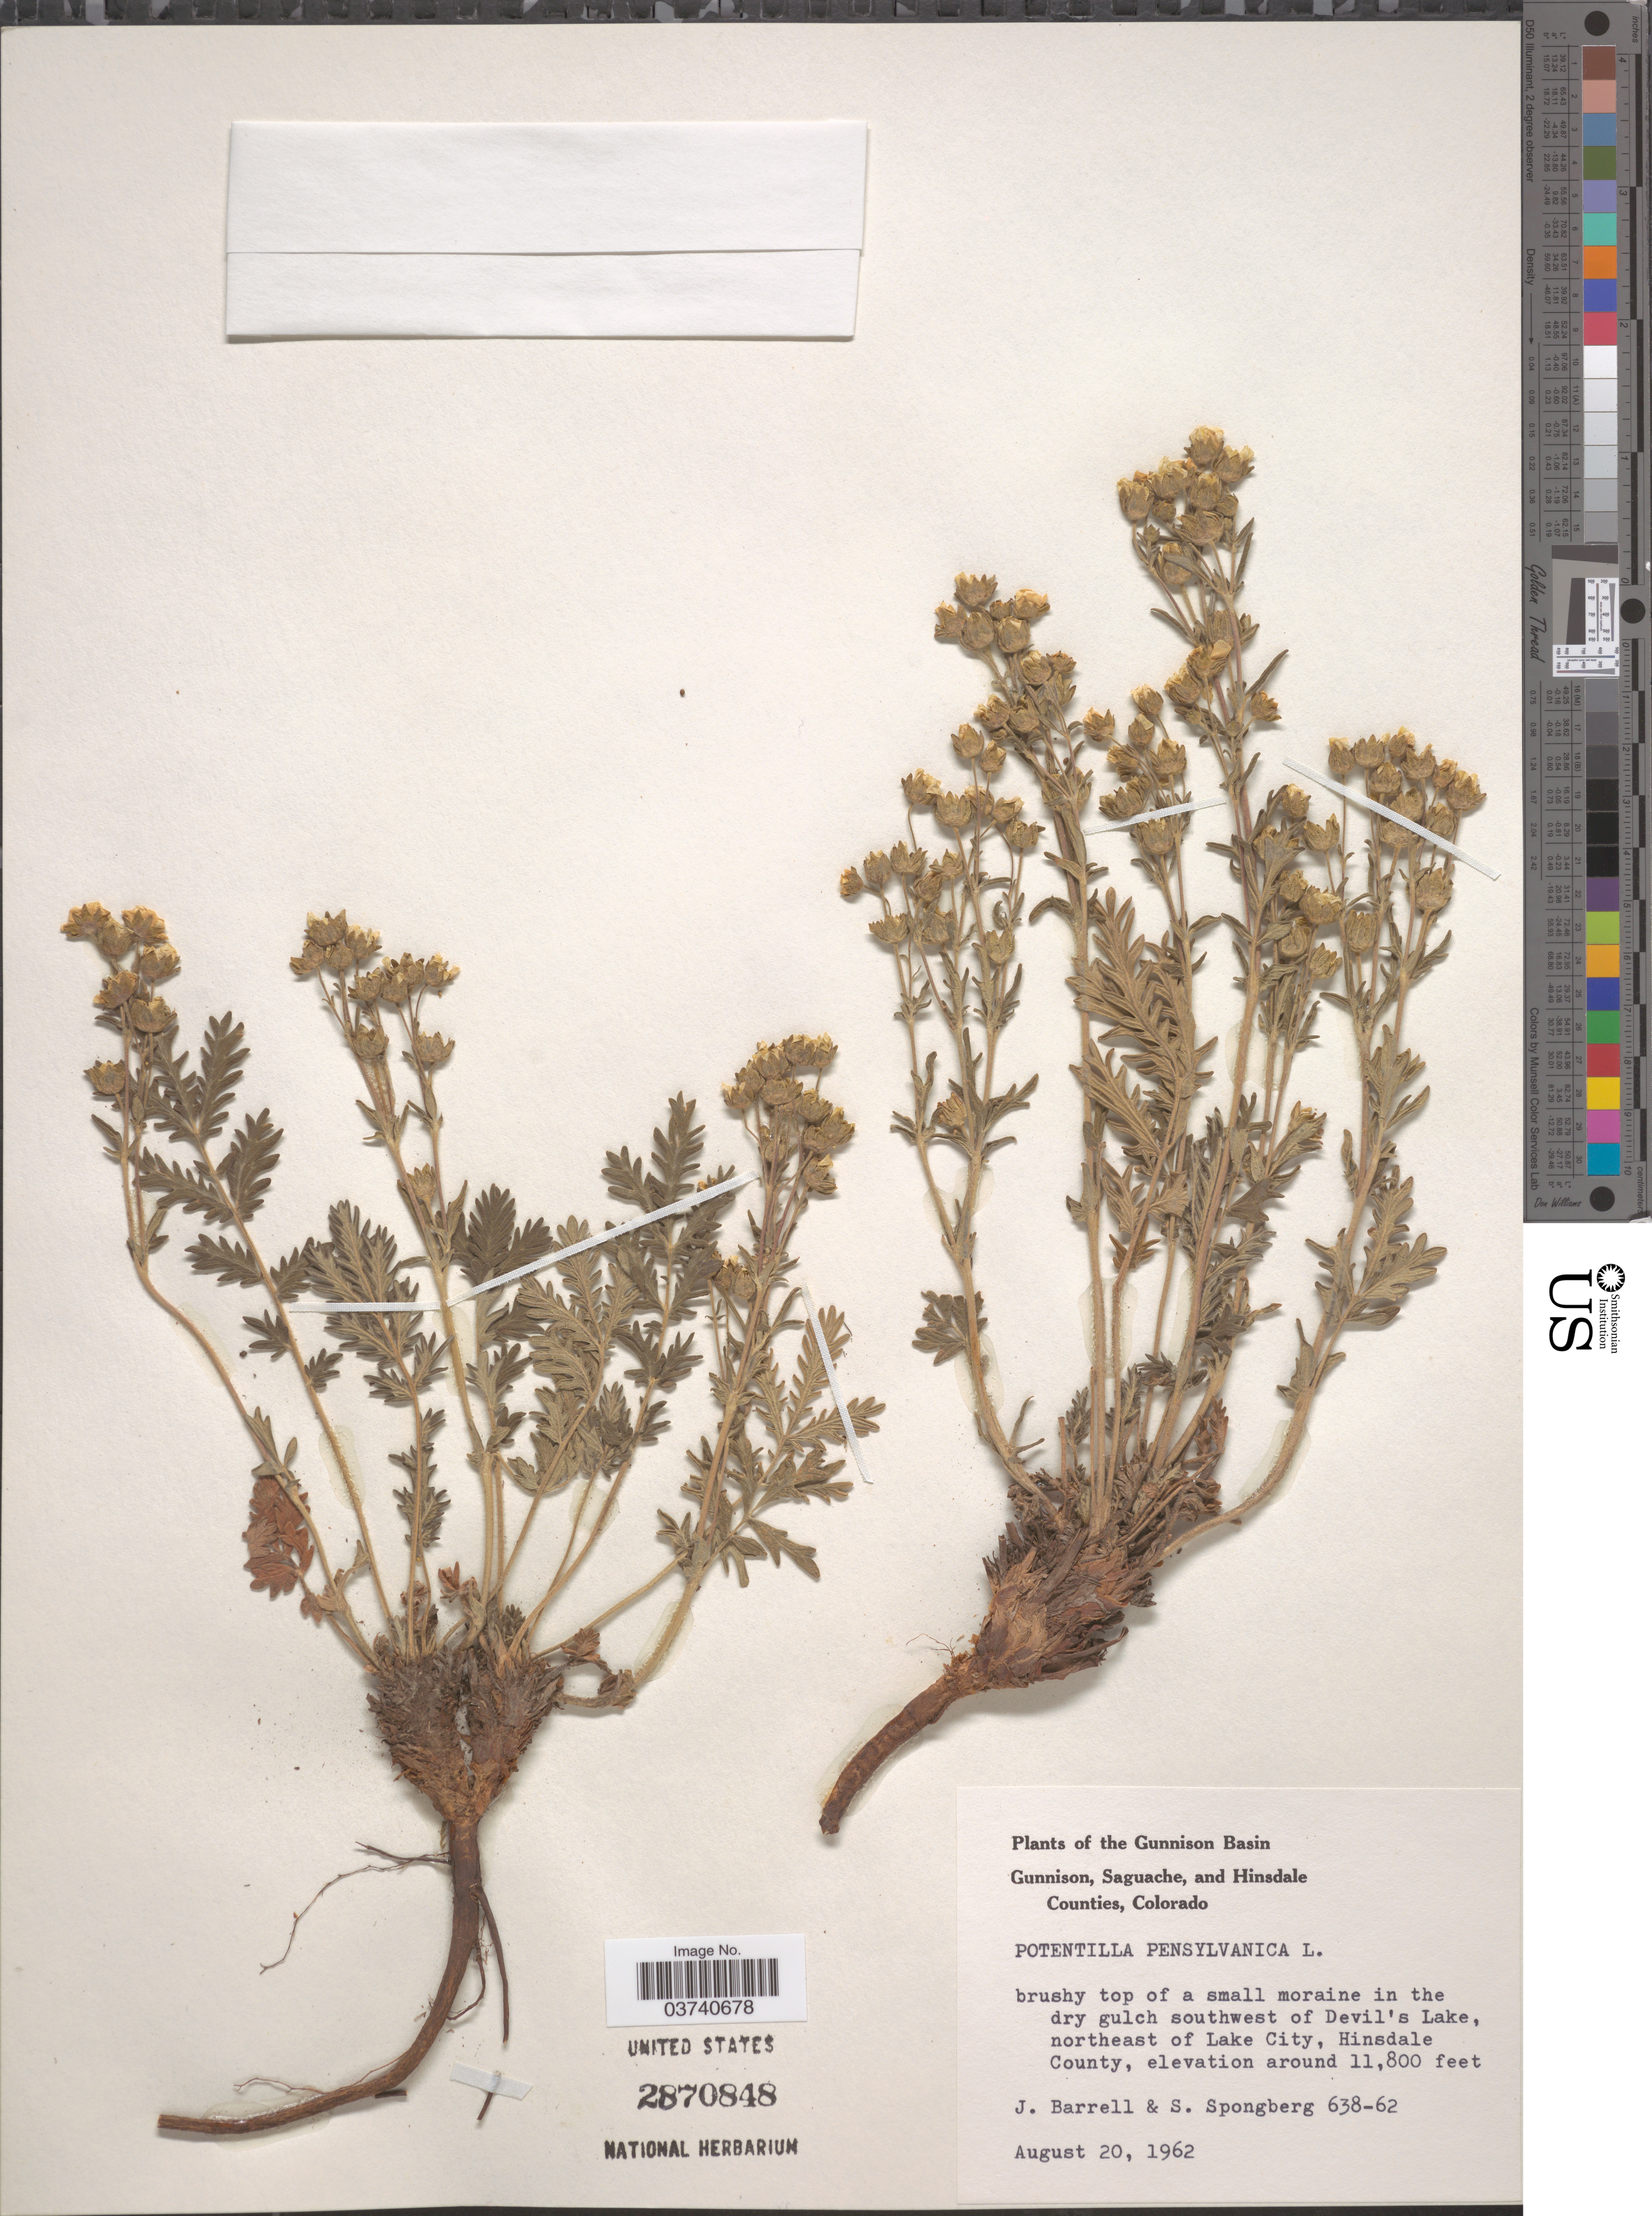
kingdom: Plantae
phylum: Tracheophyta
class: Magnoliopsida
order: Rosales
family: Rosaceae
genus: Potentilla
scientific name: Potentilla pensylvanica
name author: L.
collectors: J. Barrell & S. A.Spongberg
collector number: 638-62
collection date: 1962-08-20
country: United States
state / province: Colorado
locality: The Gunnison Basin. In the dry gulch southwest of Devil's Lake, northeast of Lake City, Hinsdale County.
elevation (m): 3597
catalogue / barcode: US 2870848